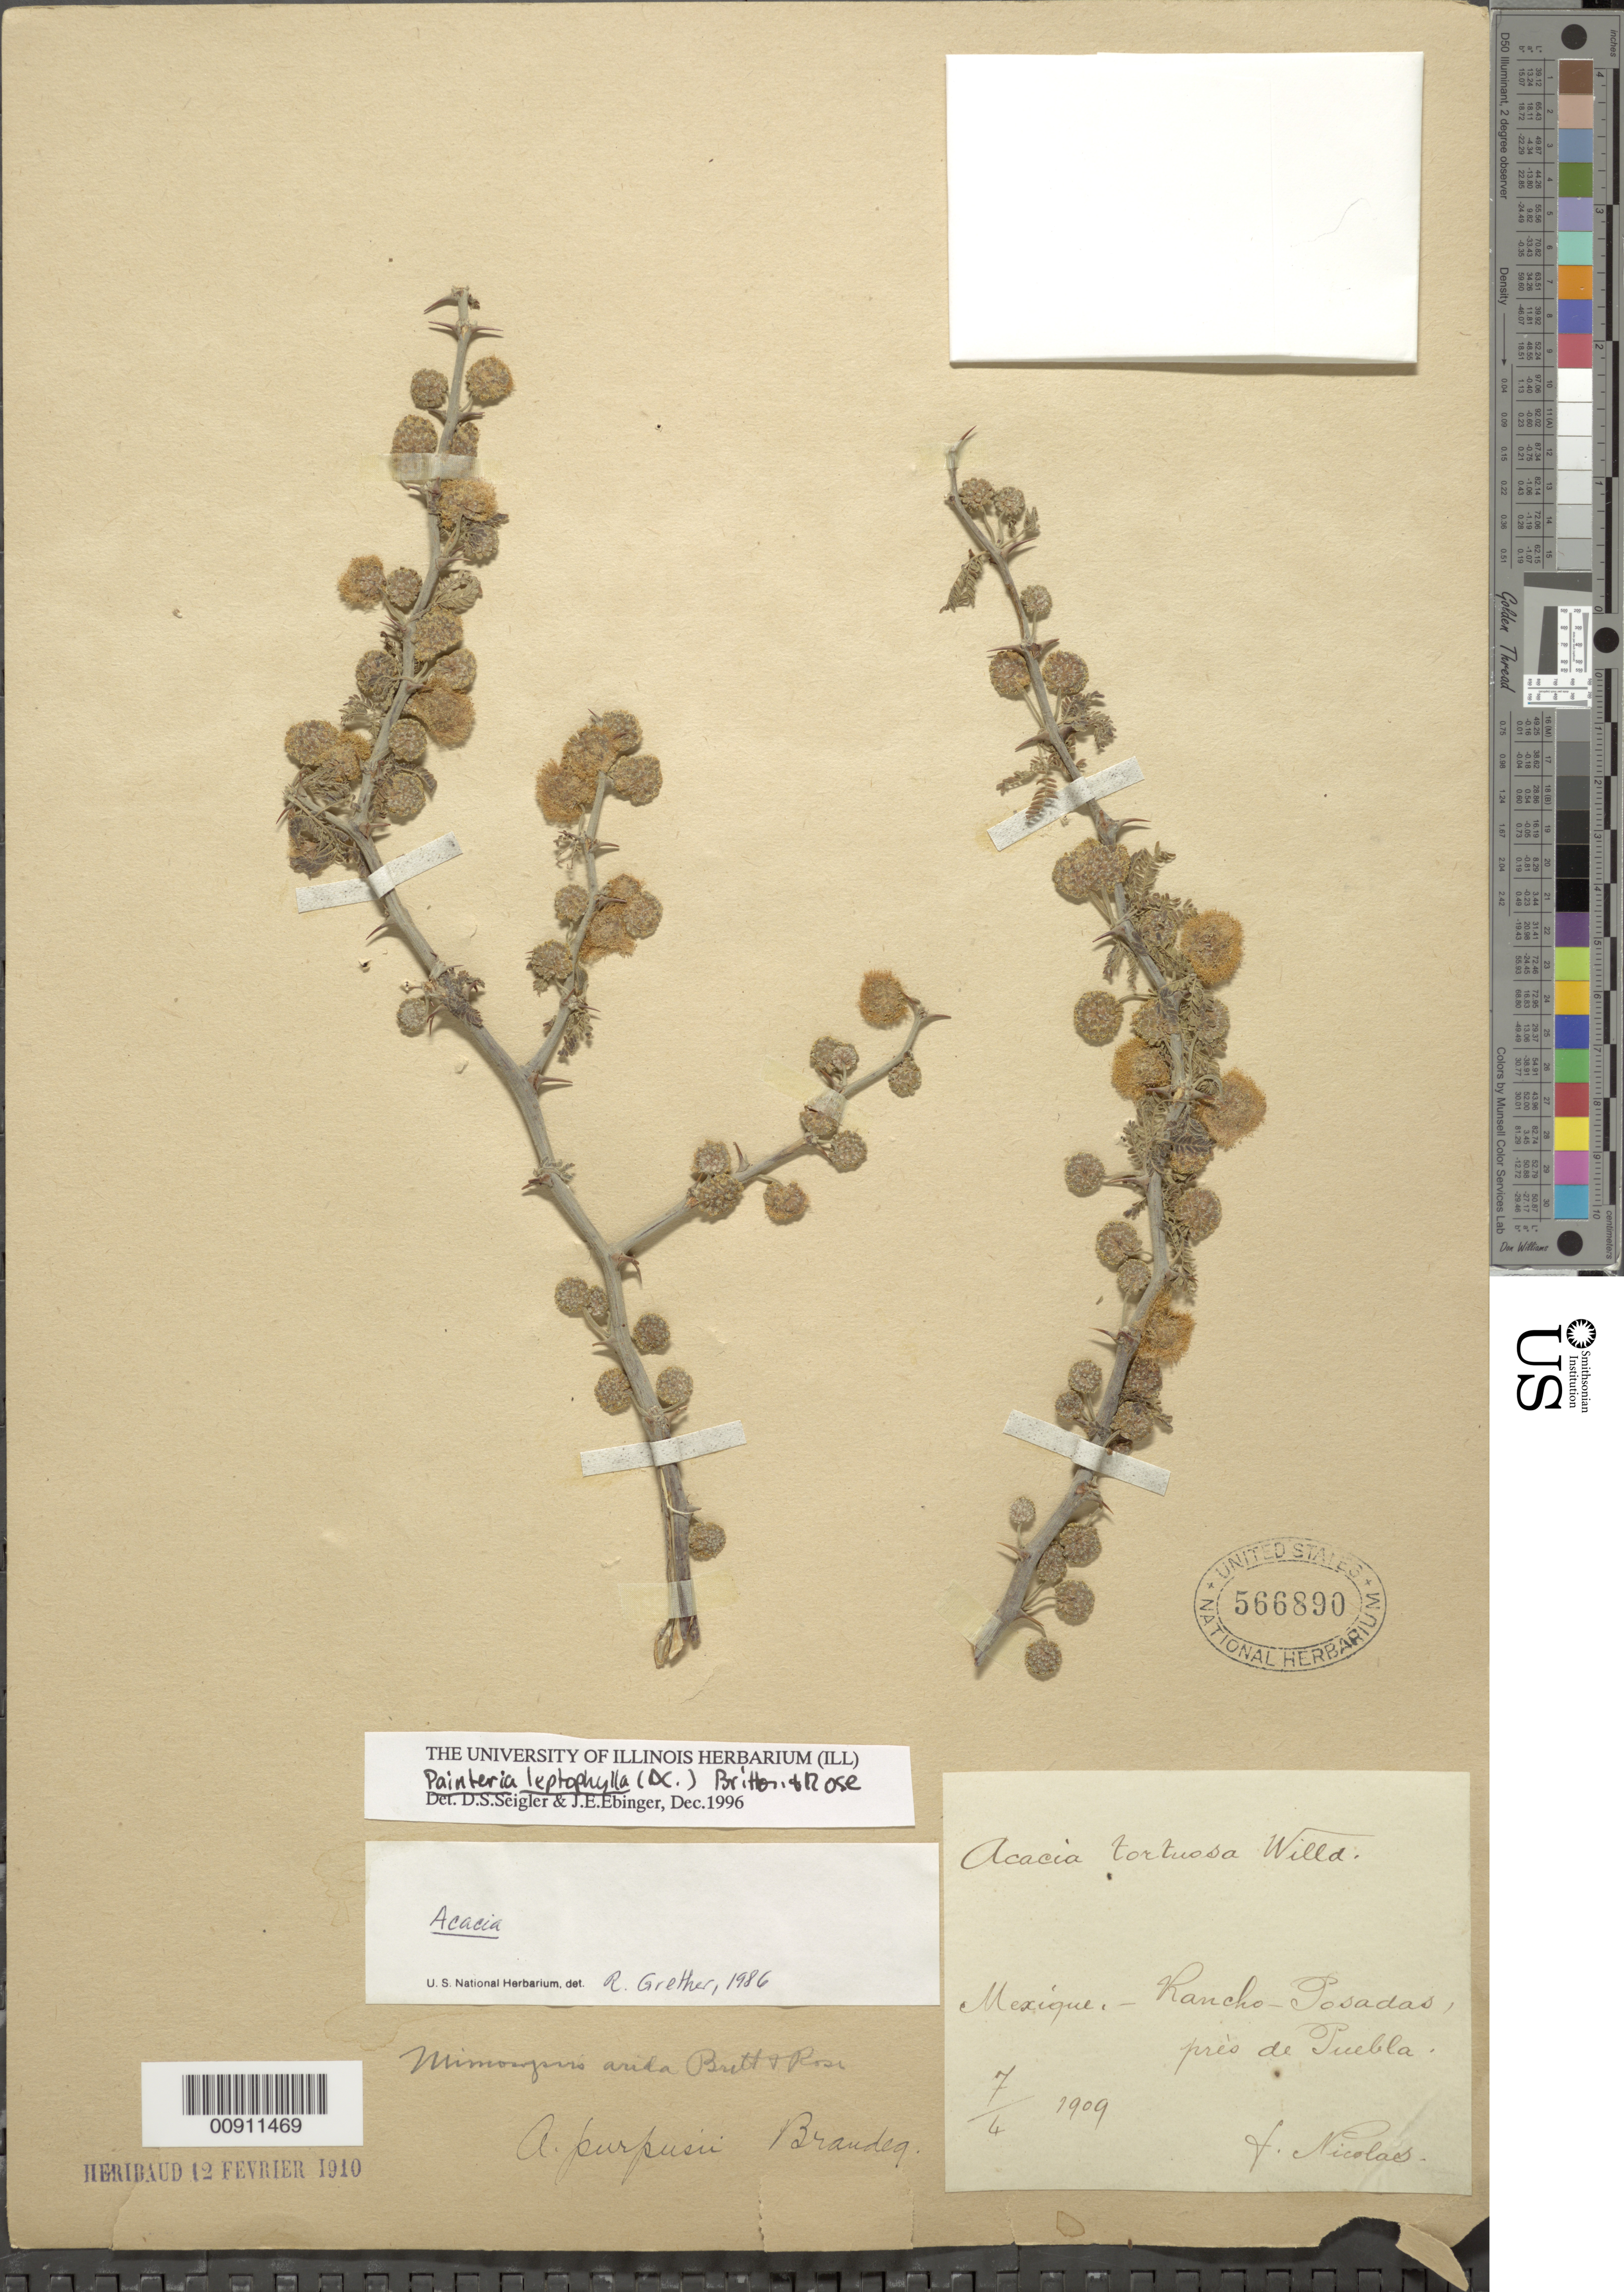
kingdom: Plantae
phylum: Tracheophyta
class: Magnoliopsida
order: Fabales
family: Fabaceae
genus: Ricoa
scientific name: Ricoa leptophylla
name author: (DC.) Duno & Torke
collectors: B. Nicolas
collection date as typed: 07 Apr 1909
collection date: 1909-04-07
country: Mexico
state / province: Puebla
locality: Rancho Posadas près de Puebla.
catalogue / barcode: US 566890